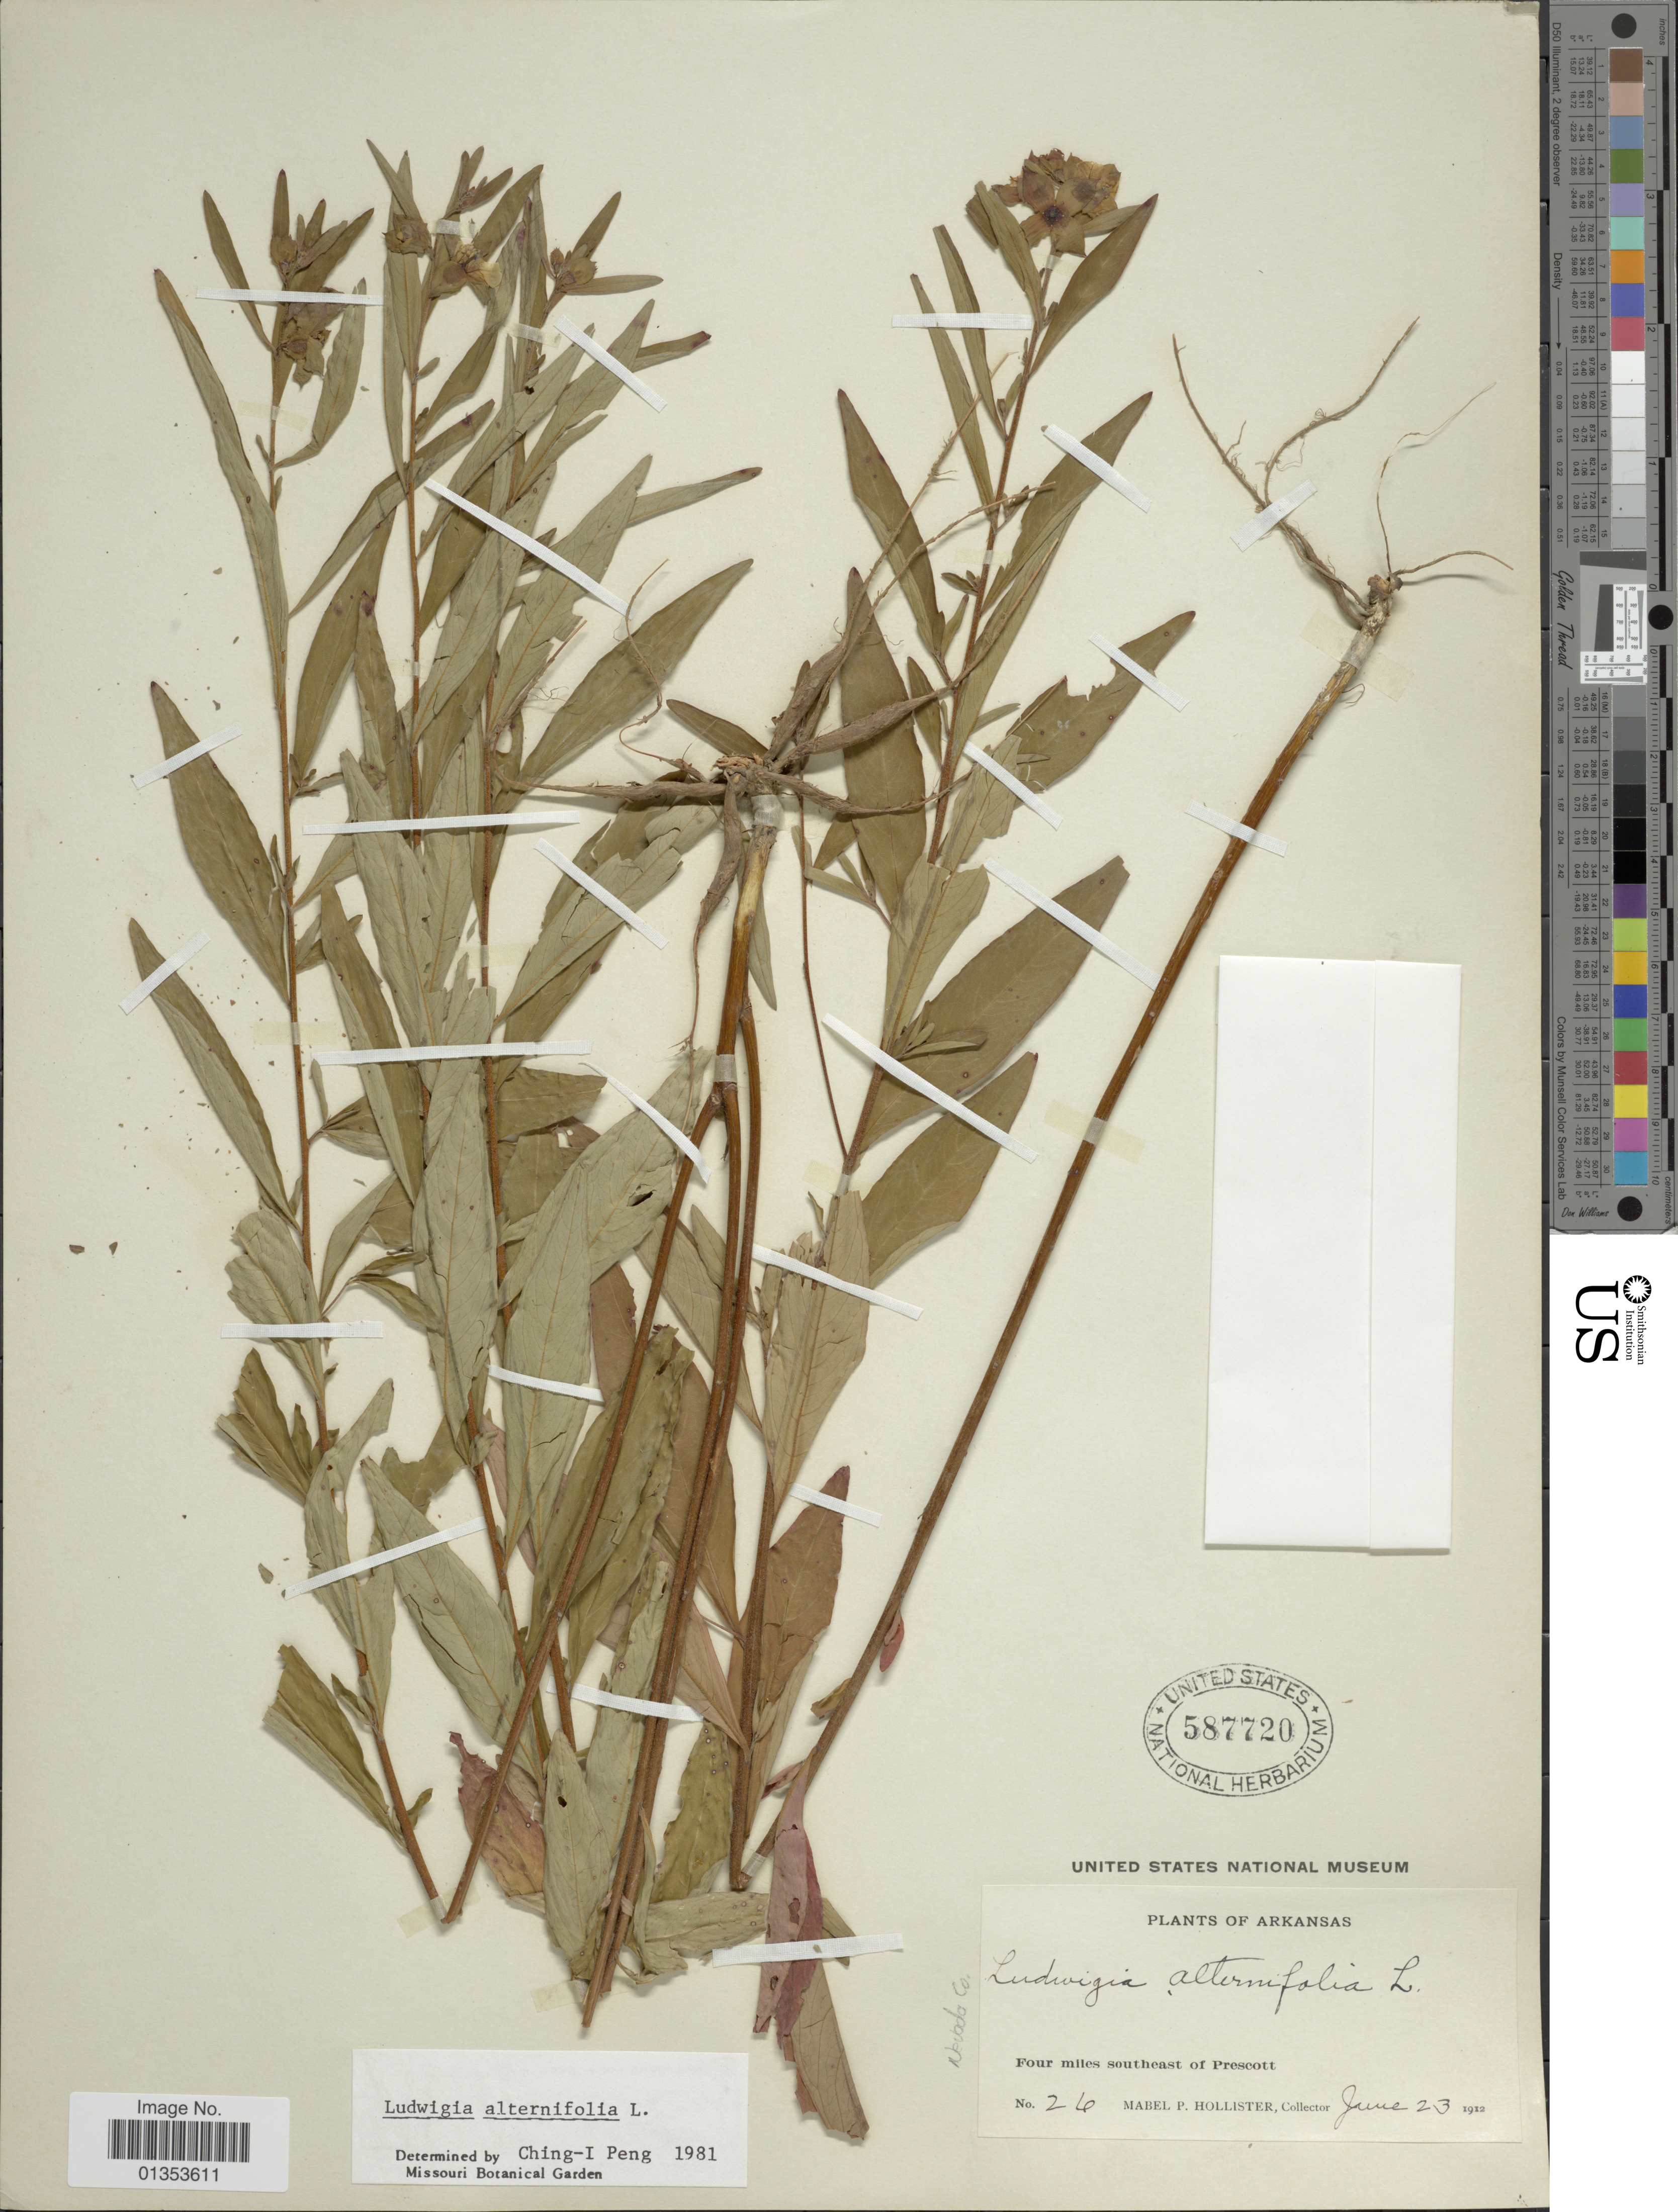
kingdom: Plantae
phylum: Tracheophyta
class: Magnoliopsida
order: Myrtales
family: Onagraceae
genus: Ludwigia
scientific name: Ludwigia alternifolia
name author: L.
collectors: M. Hollister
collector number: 26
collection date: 1912-06-23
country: United States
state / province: Arkansas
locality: Four miles southeast of Prescott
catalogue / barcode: US 587720